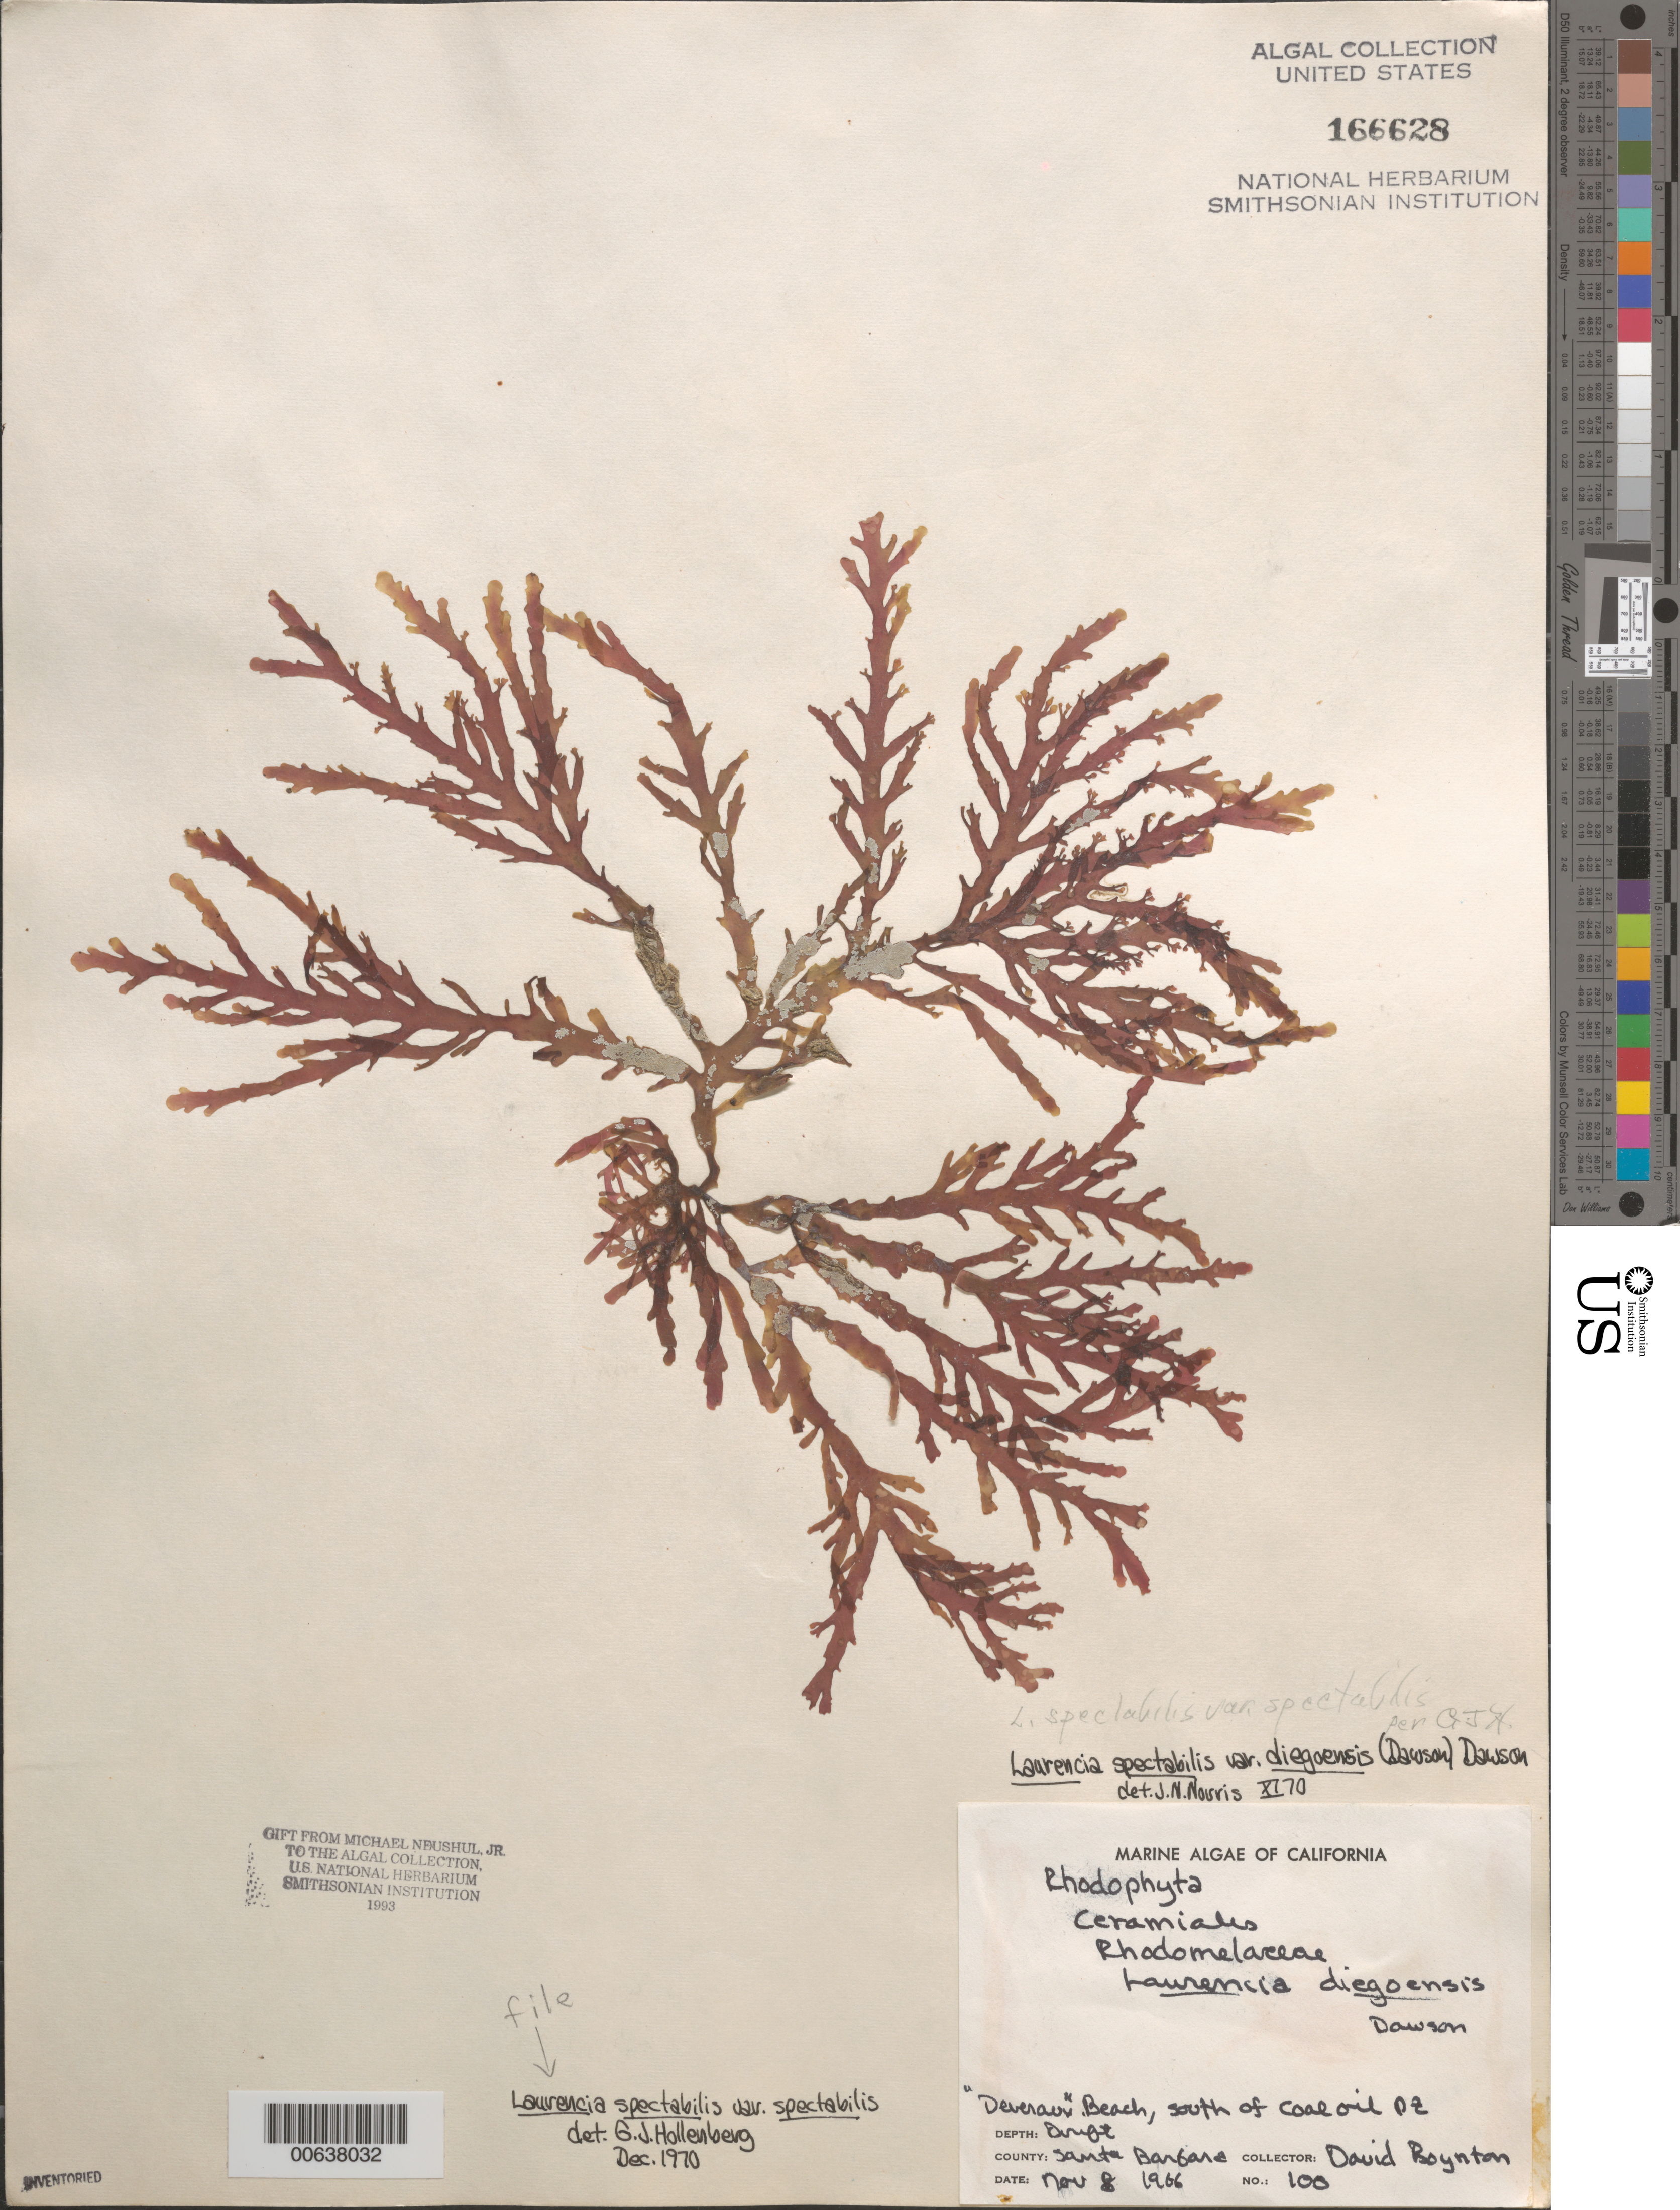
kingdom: Plantae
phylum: Rhodophyta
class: Florideophyceae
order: Ceramiales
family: Rhodomelaceae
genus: Osmundea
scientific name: Osmundea spectabilis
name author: (Postels & Rupr.) K.W. Nam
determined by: Algae name updating Project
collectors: D. Boynton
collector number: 100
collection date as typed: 08 Nov 1966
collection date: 1966-11-08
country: United States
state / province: California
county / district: Santa Barbara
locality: Deveraux Beach, south of Coal Oil Point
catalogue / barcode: US 166628